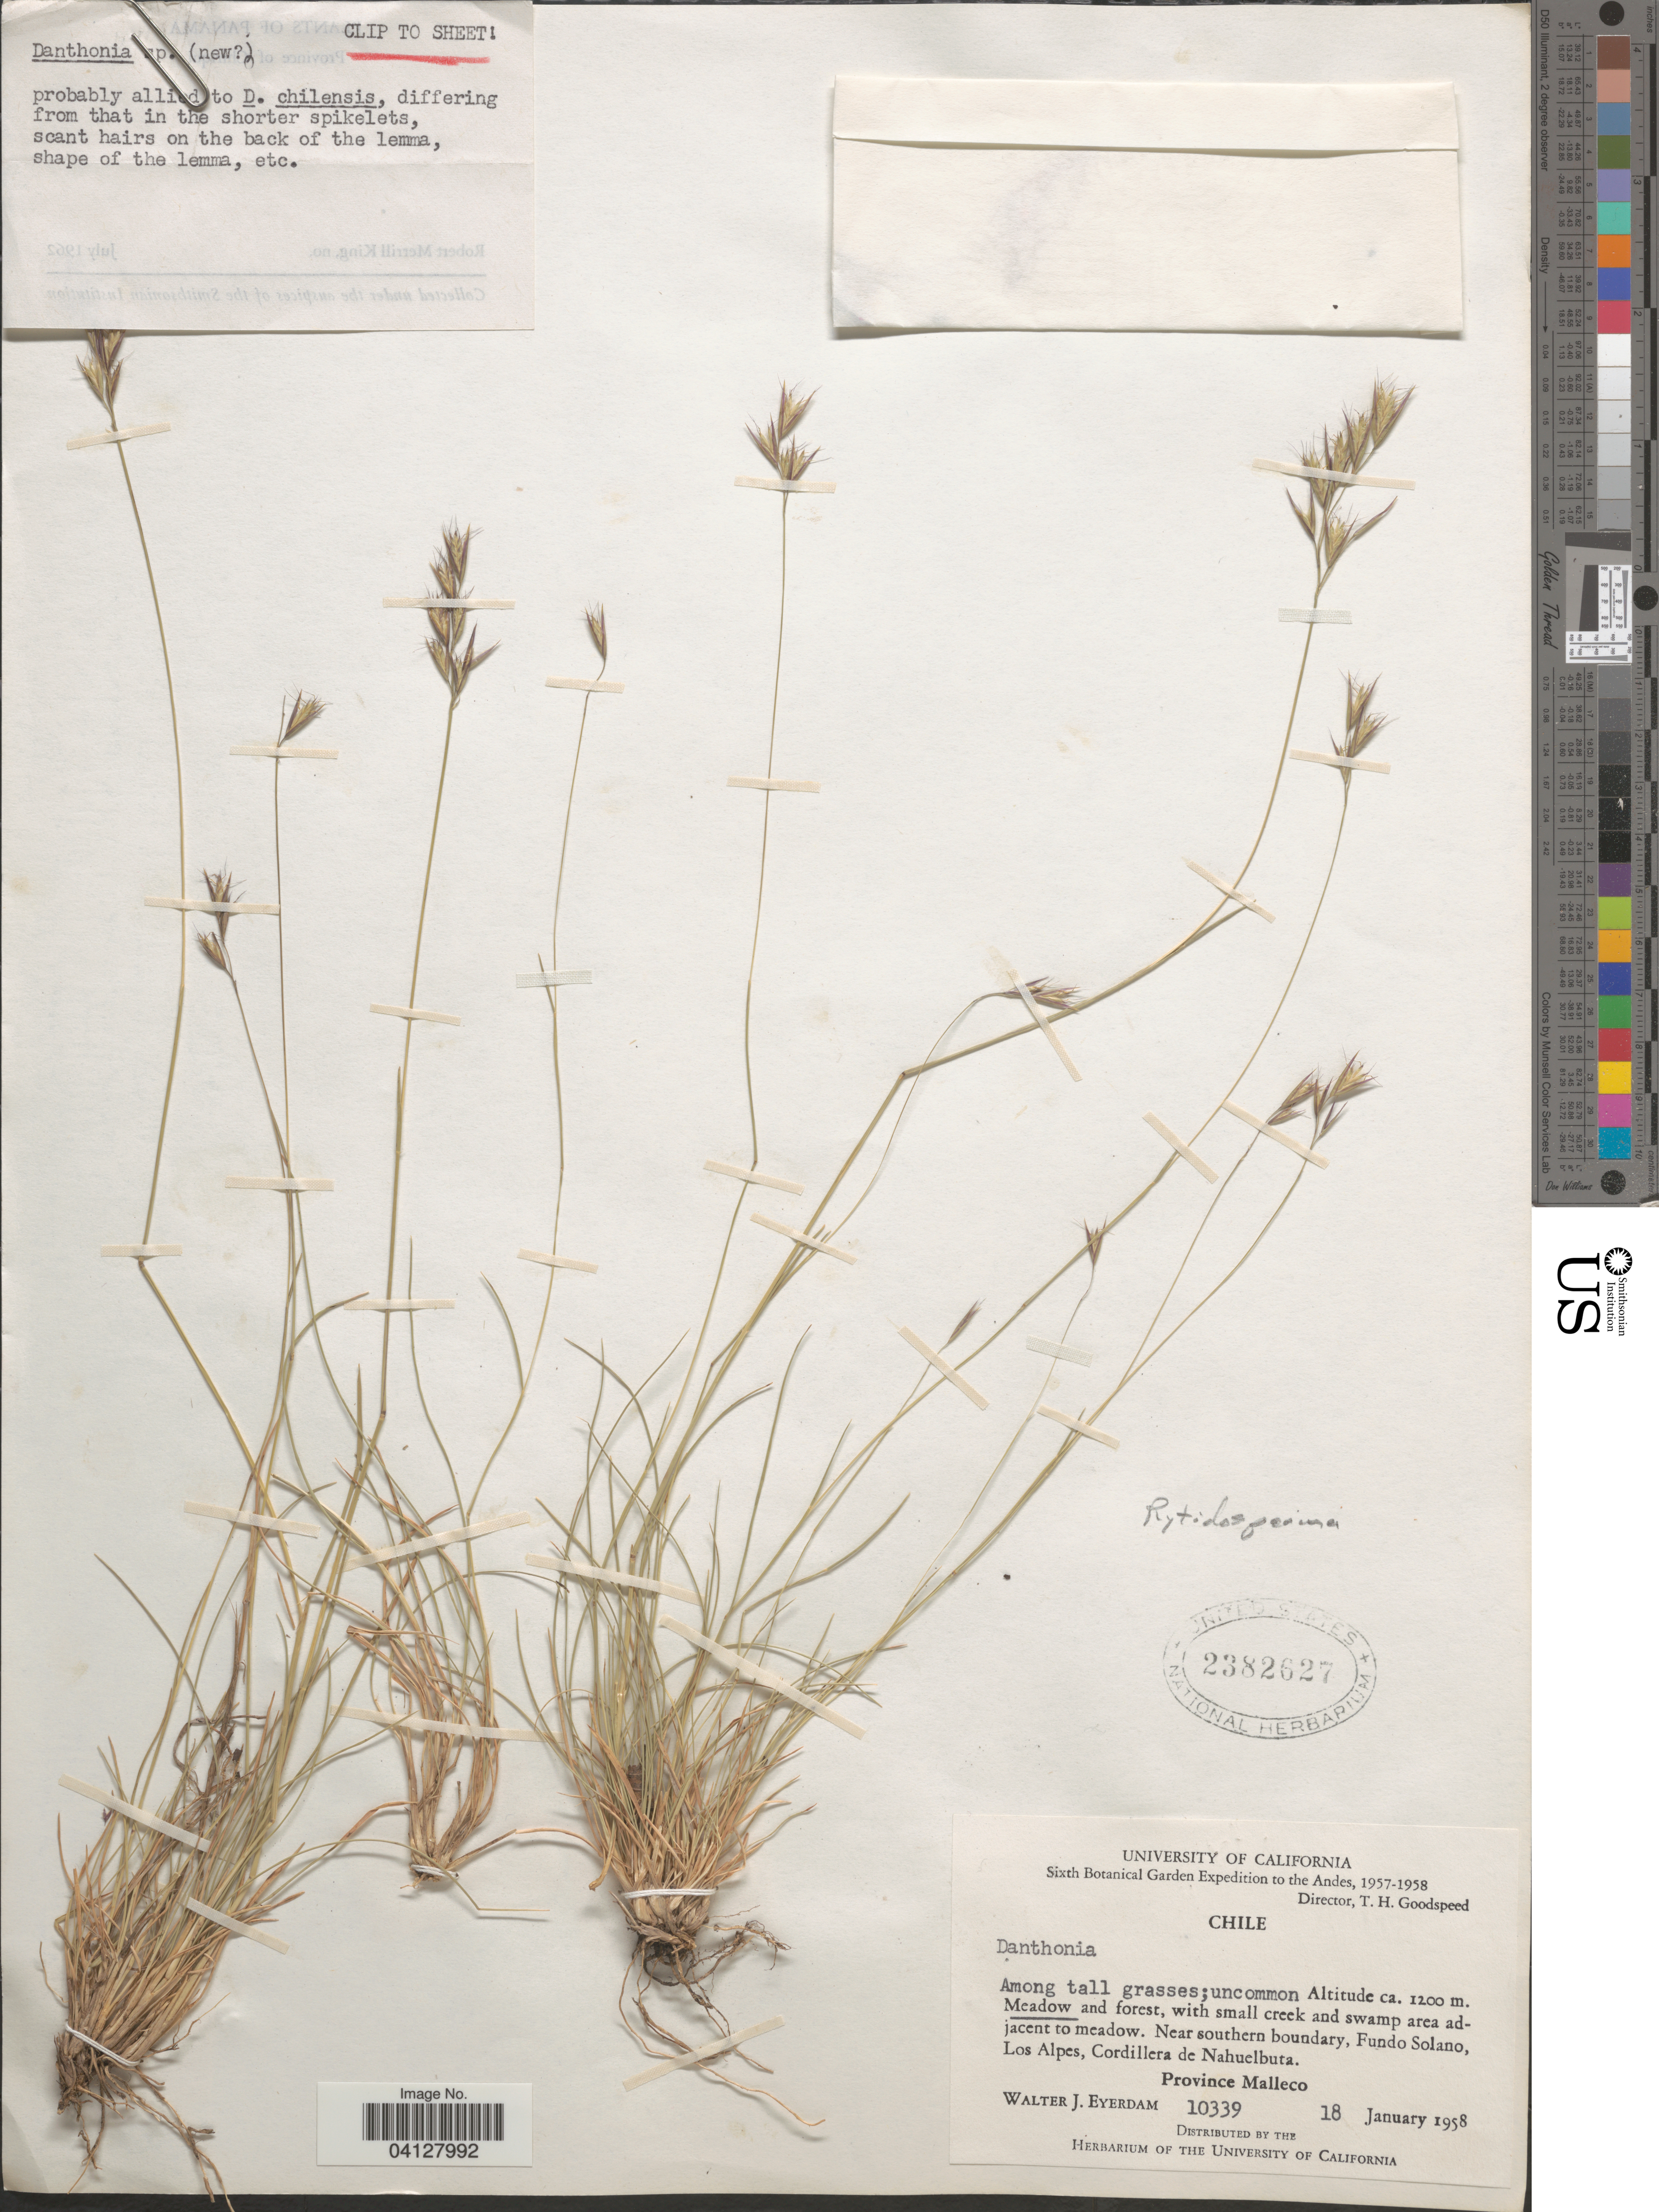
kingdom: Plantae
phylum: Tracheophyta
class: Liliopsida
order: Poales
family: Poaceae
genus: Danthonia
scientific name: Danthonia sp.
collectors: W. J. Eyerdam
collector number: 10339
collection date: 1958-01-18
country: Chile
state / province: Araucanía (IX)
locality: Sixth Botanical Garden Expedition to the Andes, 1957-1958. Near southern boundary, Fundo Solano, Los Alpes, Cordillera de Nahuelbuta. Province Malleco.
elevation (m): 1200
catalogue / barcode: US 2382627